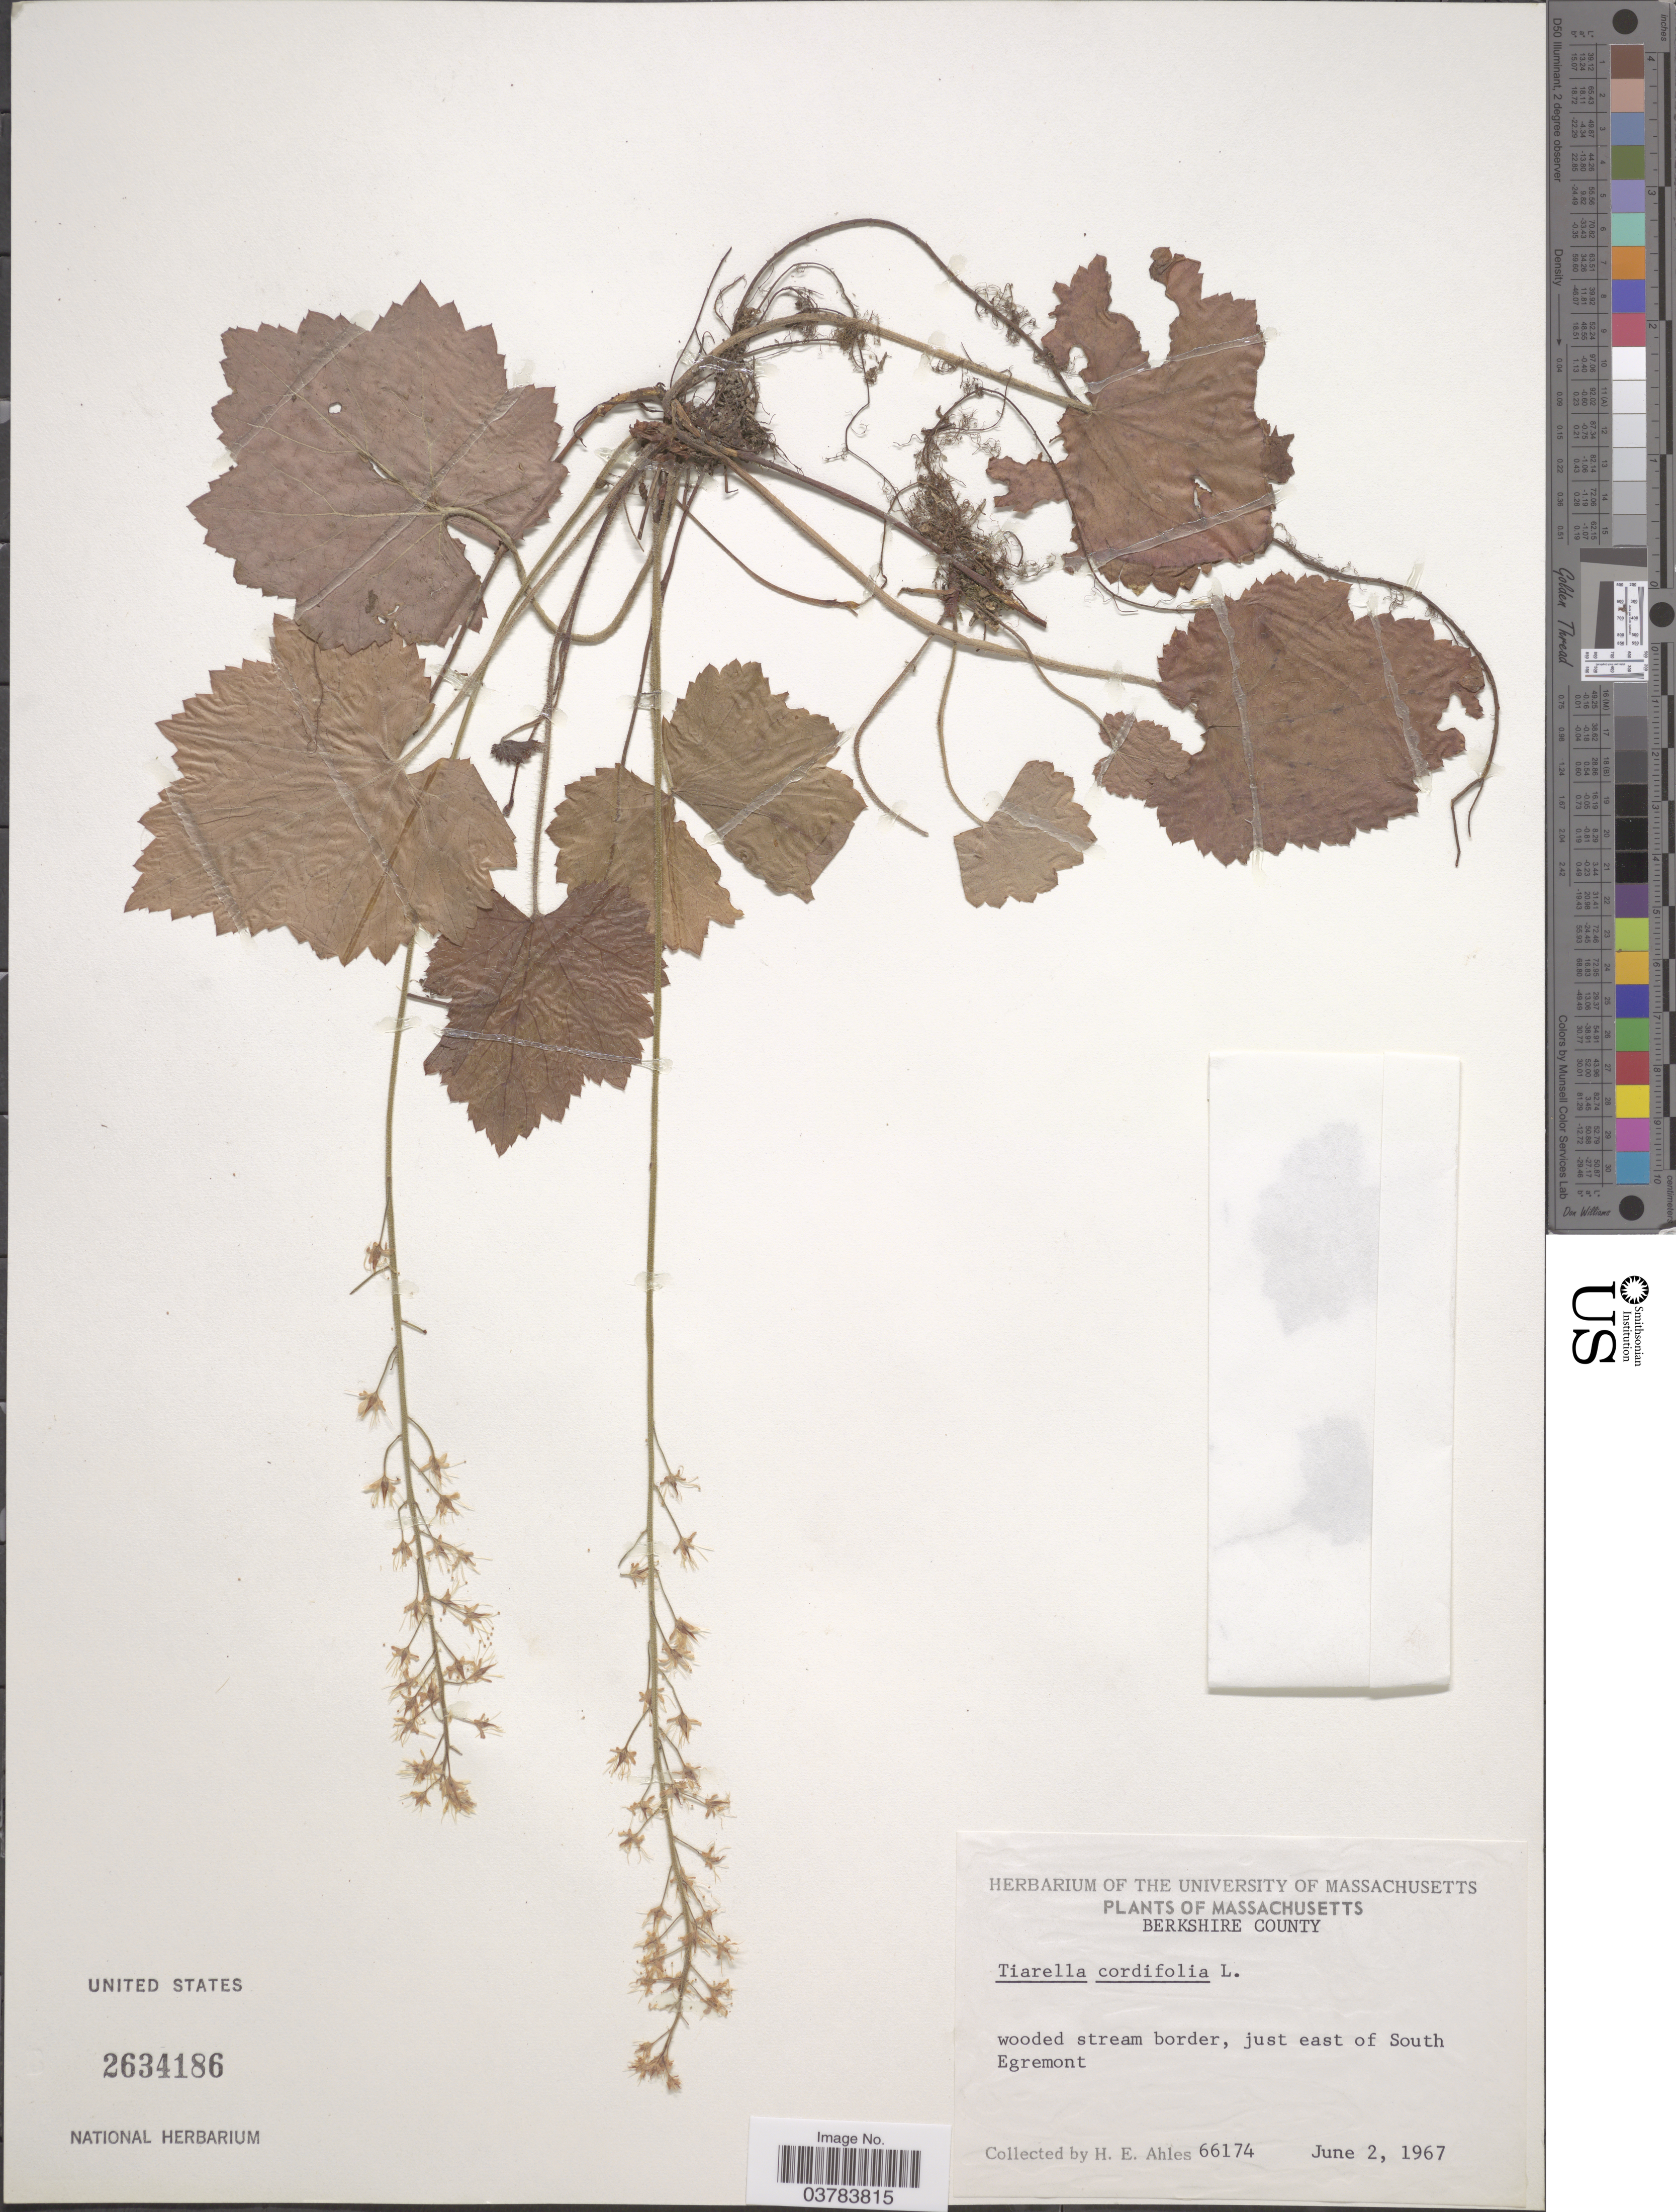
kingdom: Plantae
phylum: Tracheophyta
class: Magnoliopsida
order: Saxifragales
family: Saxifragaceae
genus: Tiarella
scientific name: Tiarella cordifolia var. typica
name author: Lakela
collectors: H. E. Ahles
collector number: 66174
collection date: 1967-06-02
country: United States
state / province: Massachusetts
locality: Berkshire County. Wooded stream border, just east of South Egremont.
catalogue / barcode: US 2634186